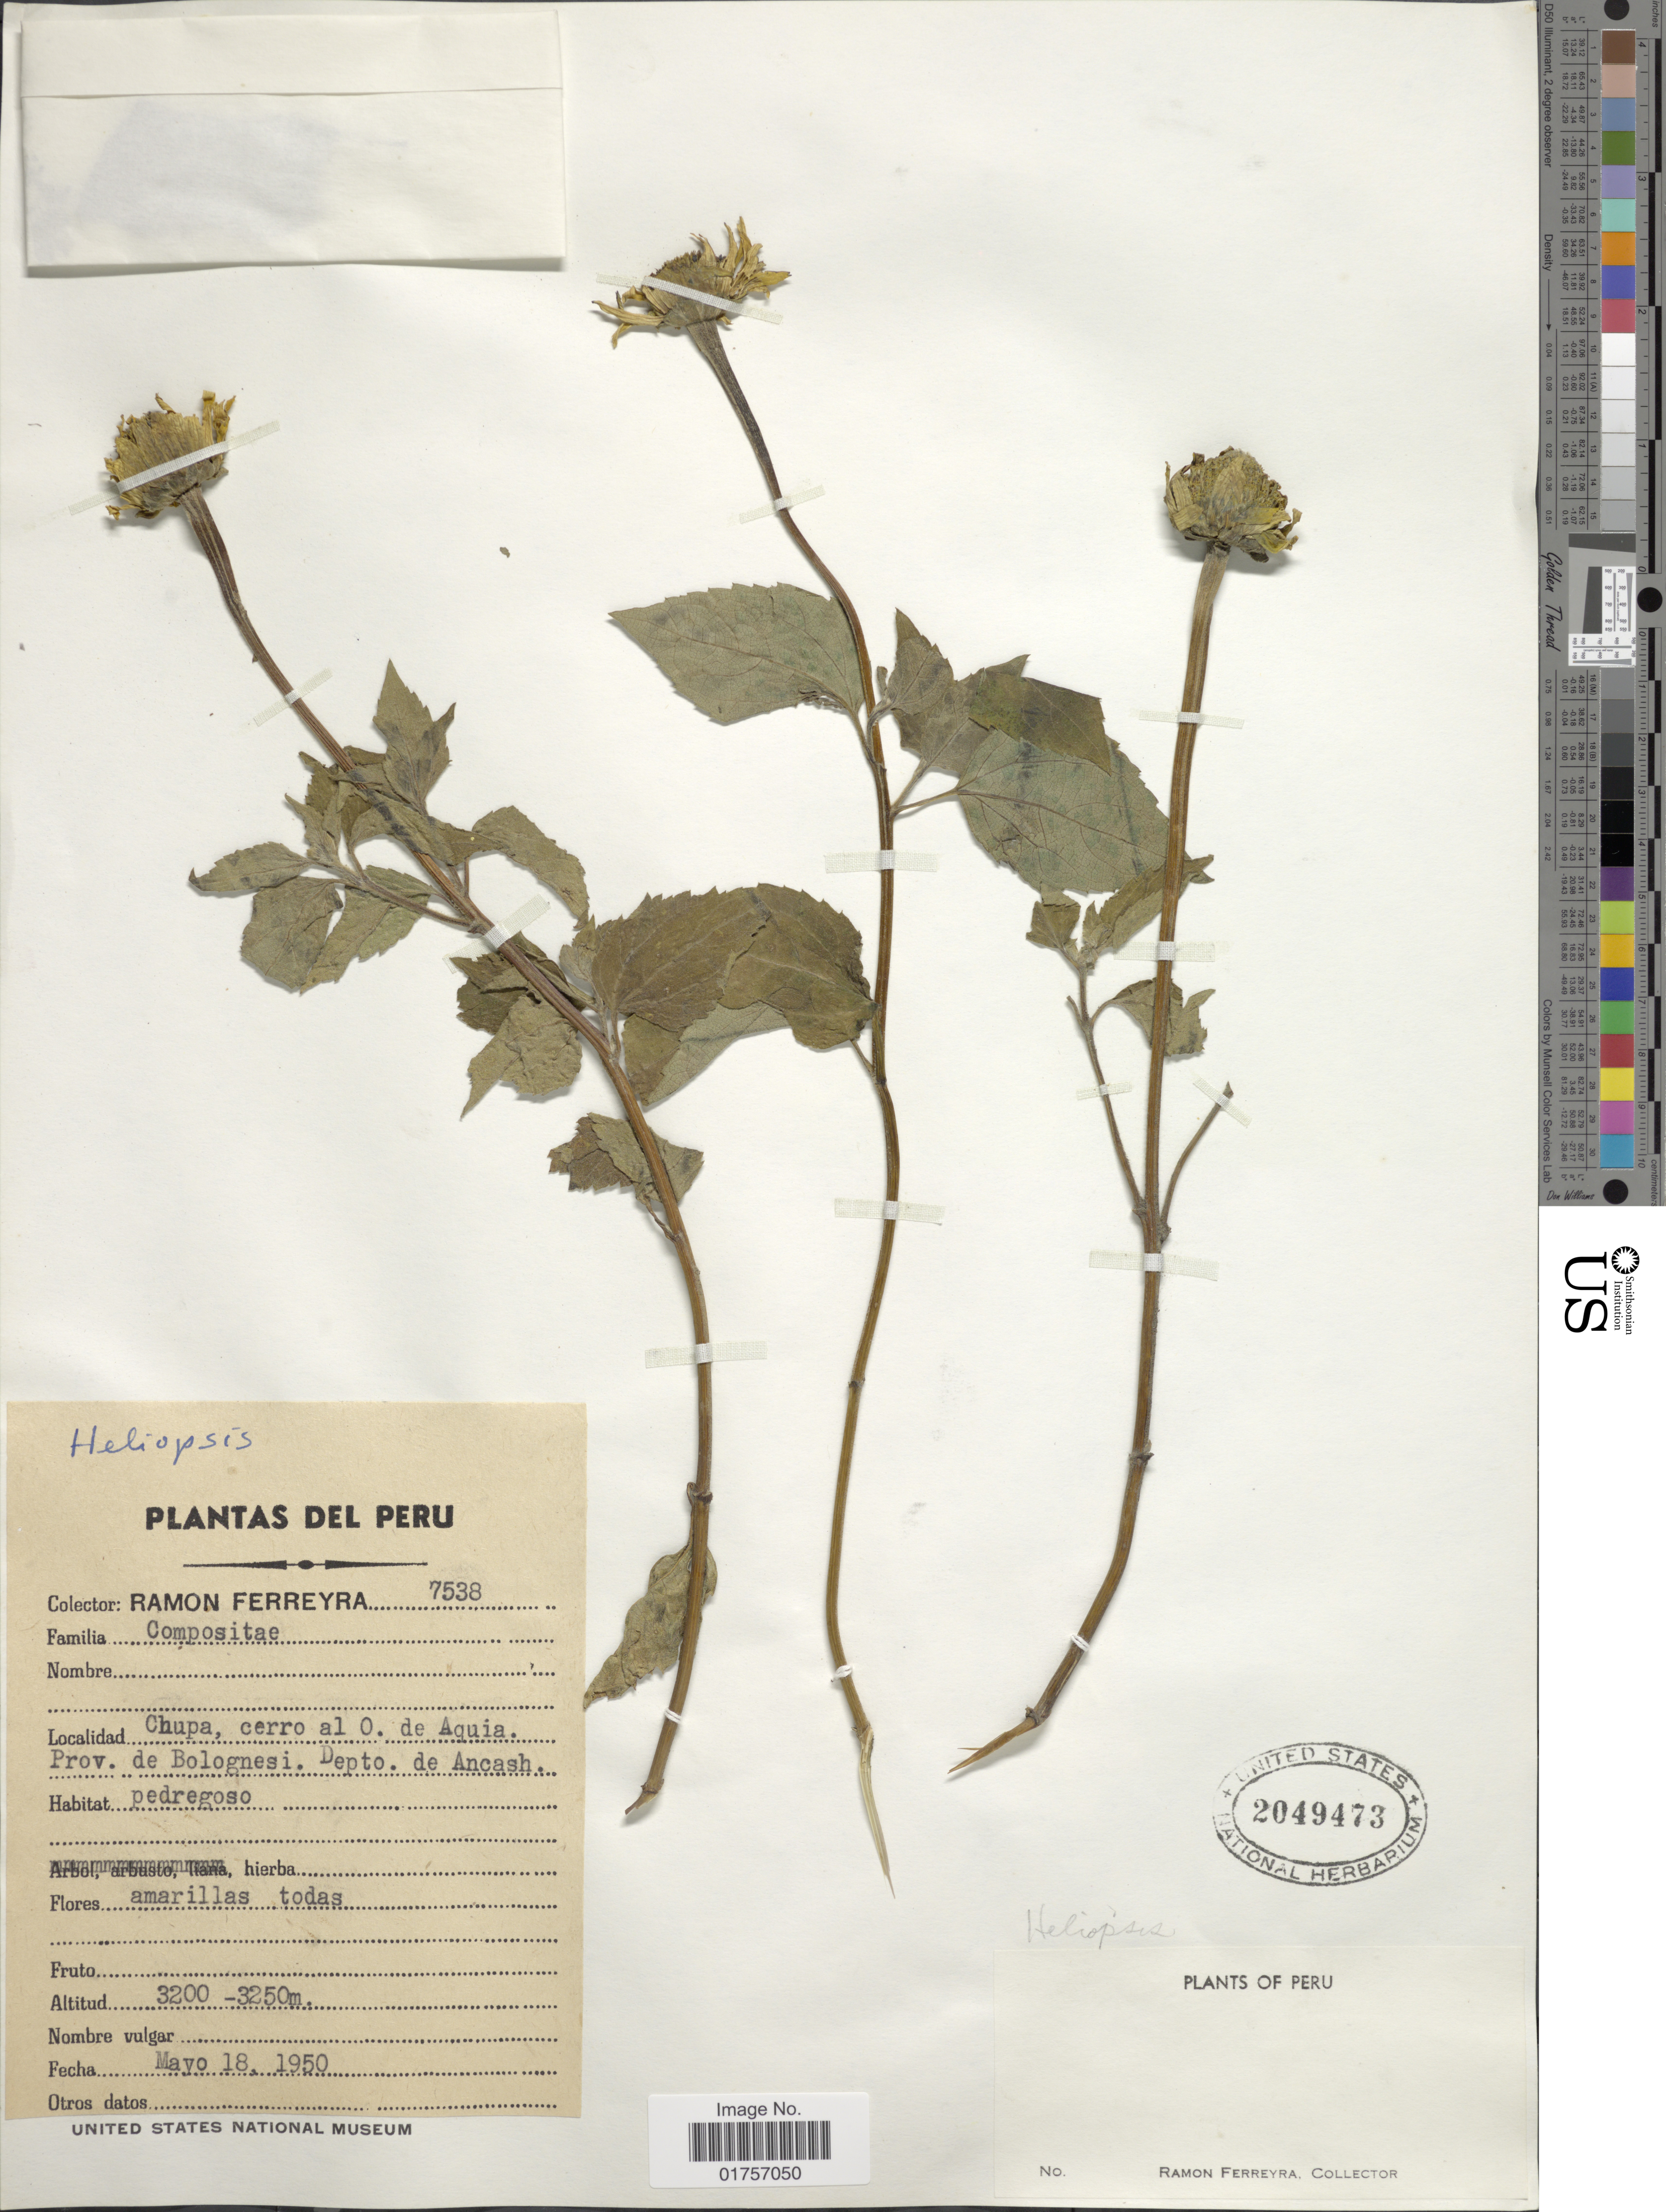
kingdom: Plantae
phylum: Tracheophyta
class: Magnoliopsida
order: Asterales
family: Asteraceae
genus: Heliopsis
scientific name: Heliopsis sp.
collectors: R. A. Ferreyra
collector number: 7538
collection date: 1950-05-18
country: Peru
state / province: Ancash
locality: Chupa, cerro al O. de Aquia. Prov. de Bolognesi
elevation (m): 3200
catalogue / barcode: US 2049473